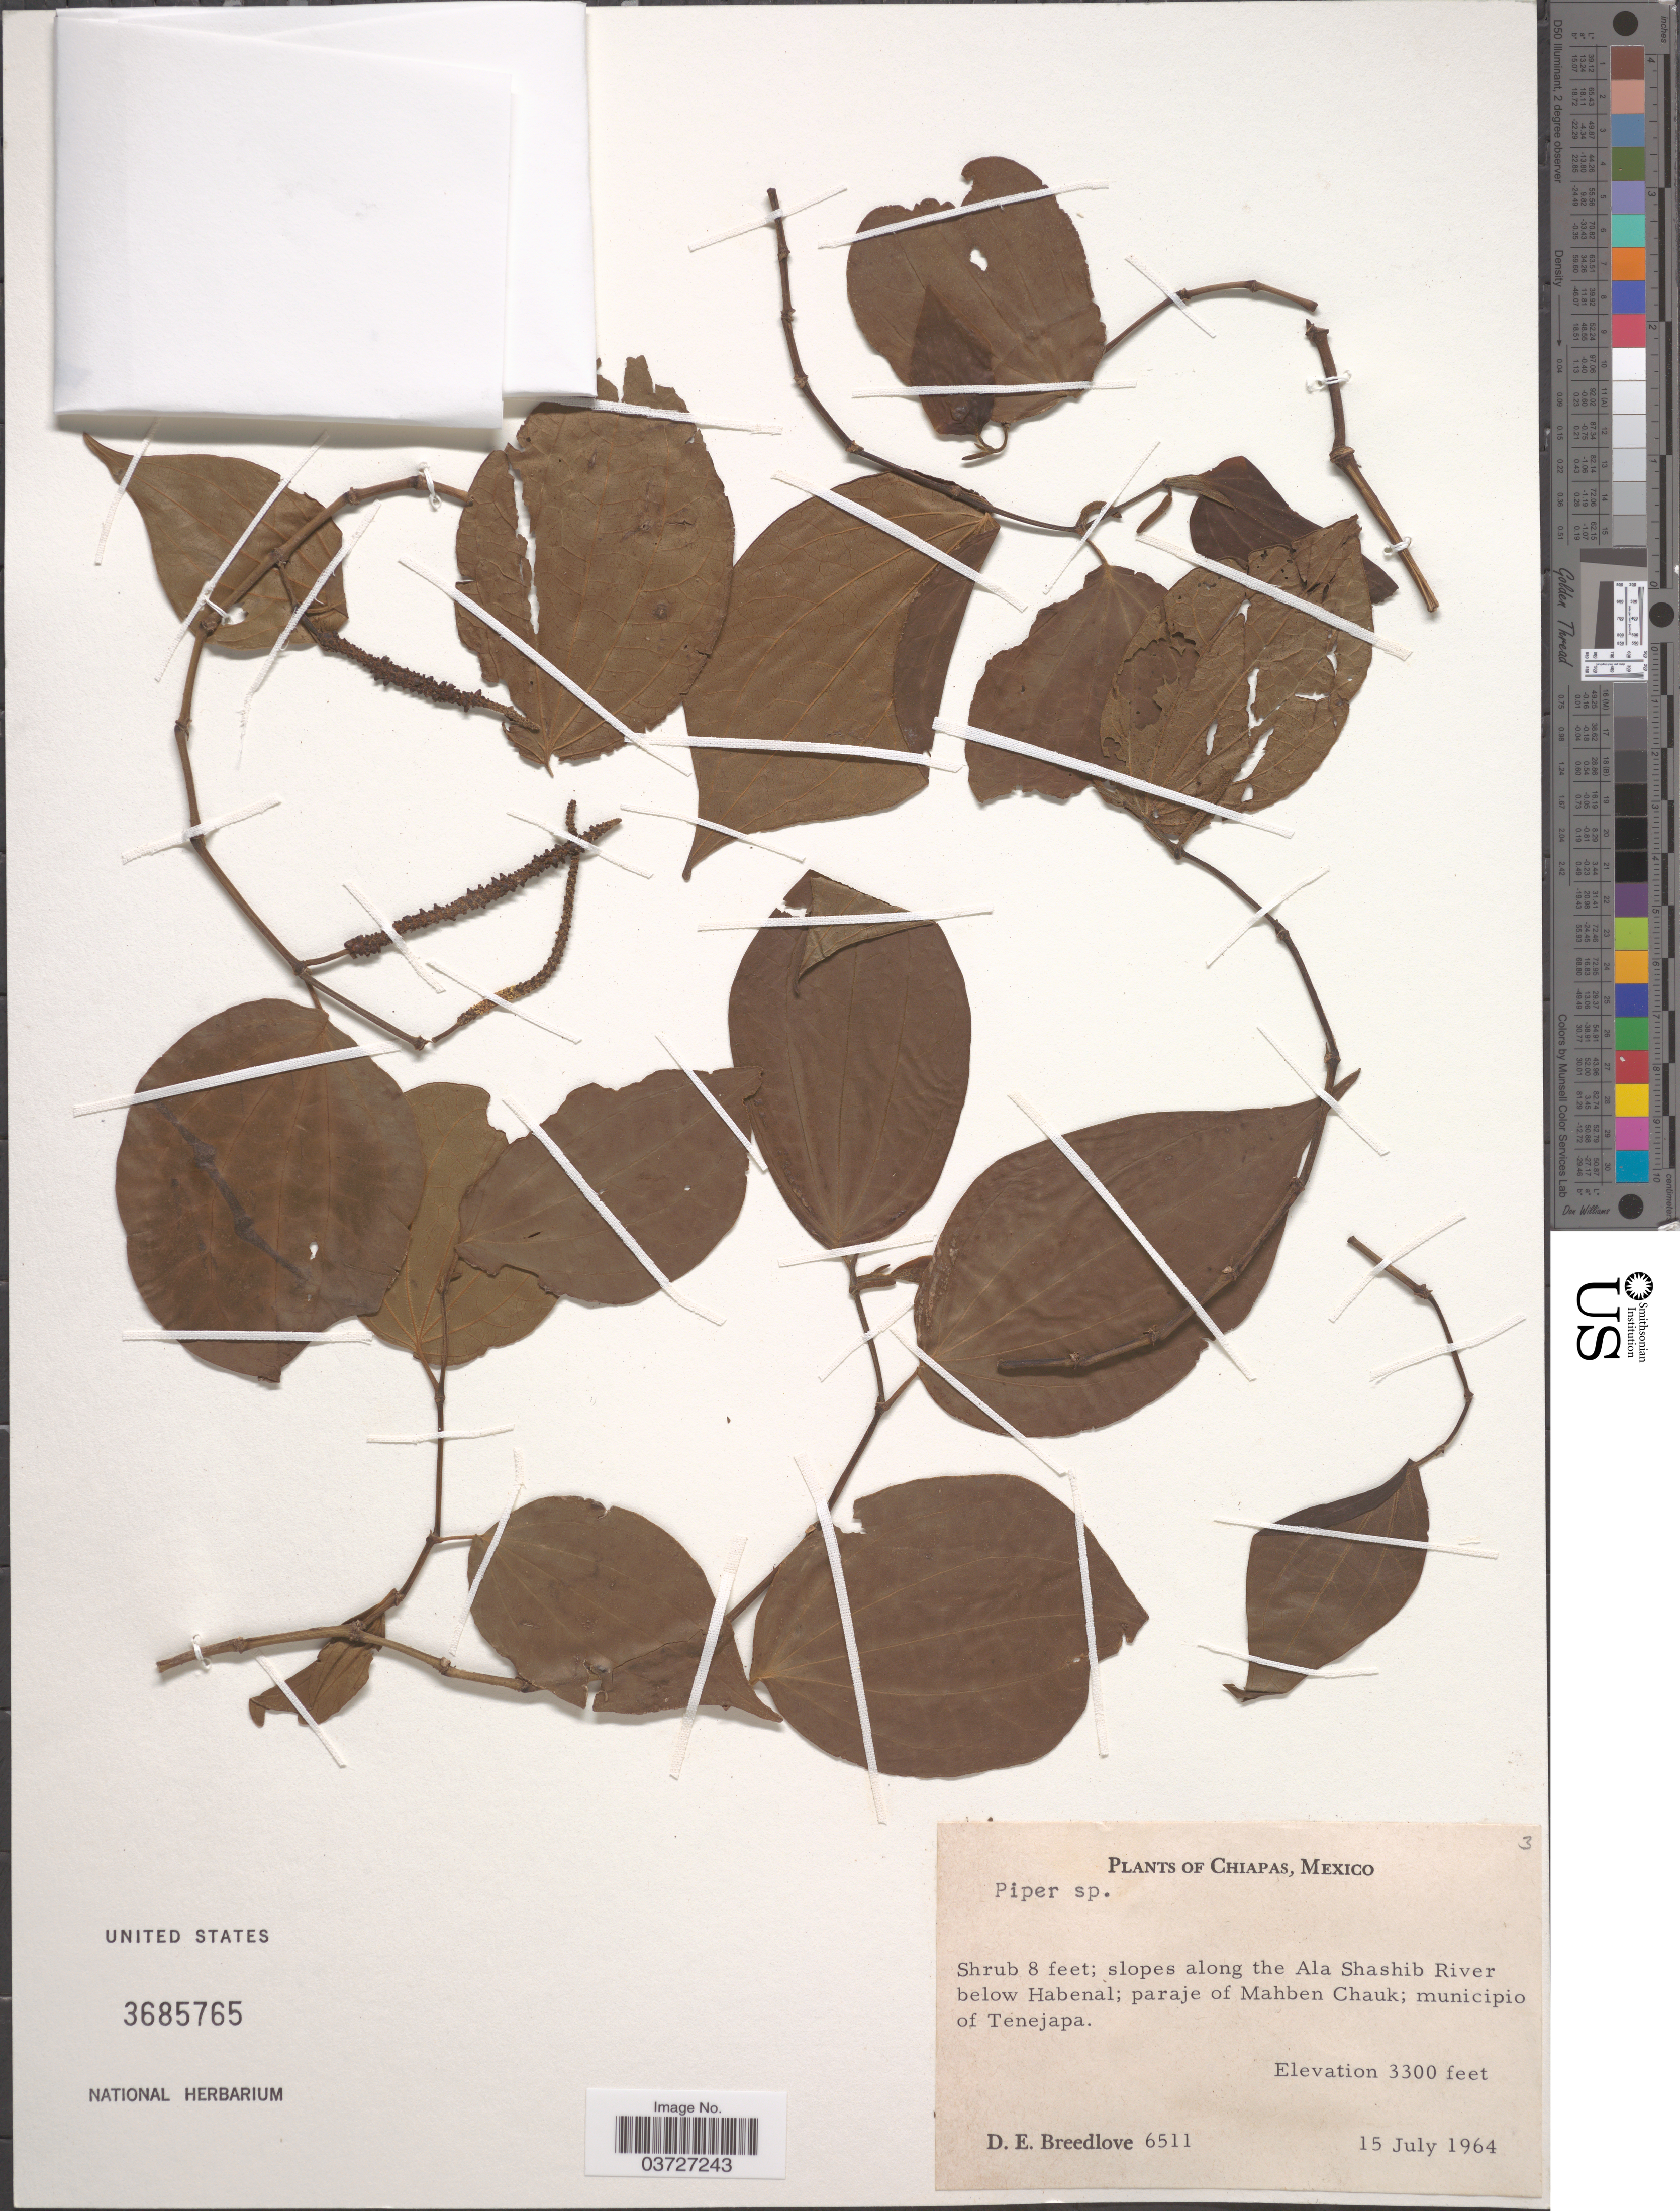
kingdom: Plantae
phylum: Tracheophyta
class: Magnoliopsida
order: Piperales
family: Piperaceae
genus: Piper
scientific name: Piper sp.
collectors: D. E. Breedlove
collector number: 6511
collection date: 1964-07-15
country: Mexico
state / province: Chiapas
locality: Slopes along the Ala Shashib River below Habenal; paraje of Mahben Chauk; municipio of Tenejapa.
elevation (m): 1006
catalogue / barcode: US 3685765